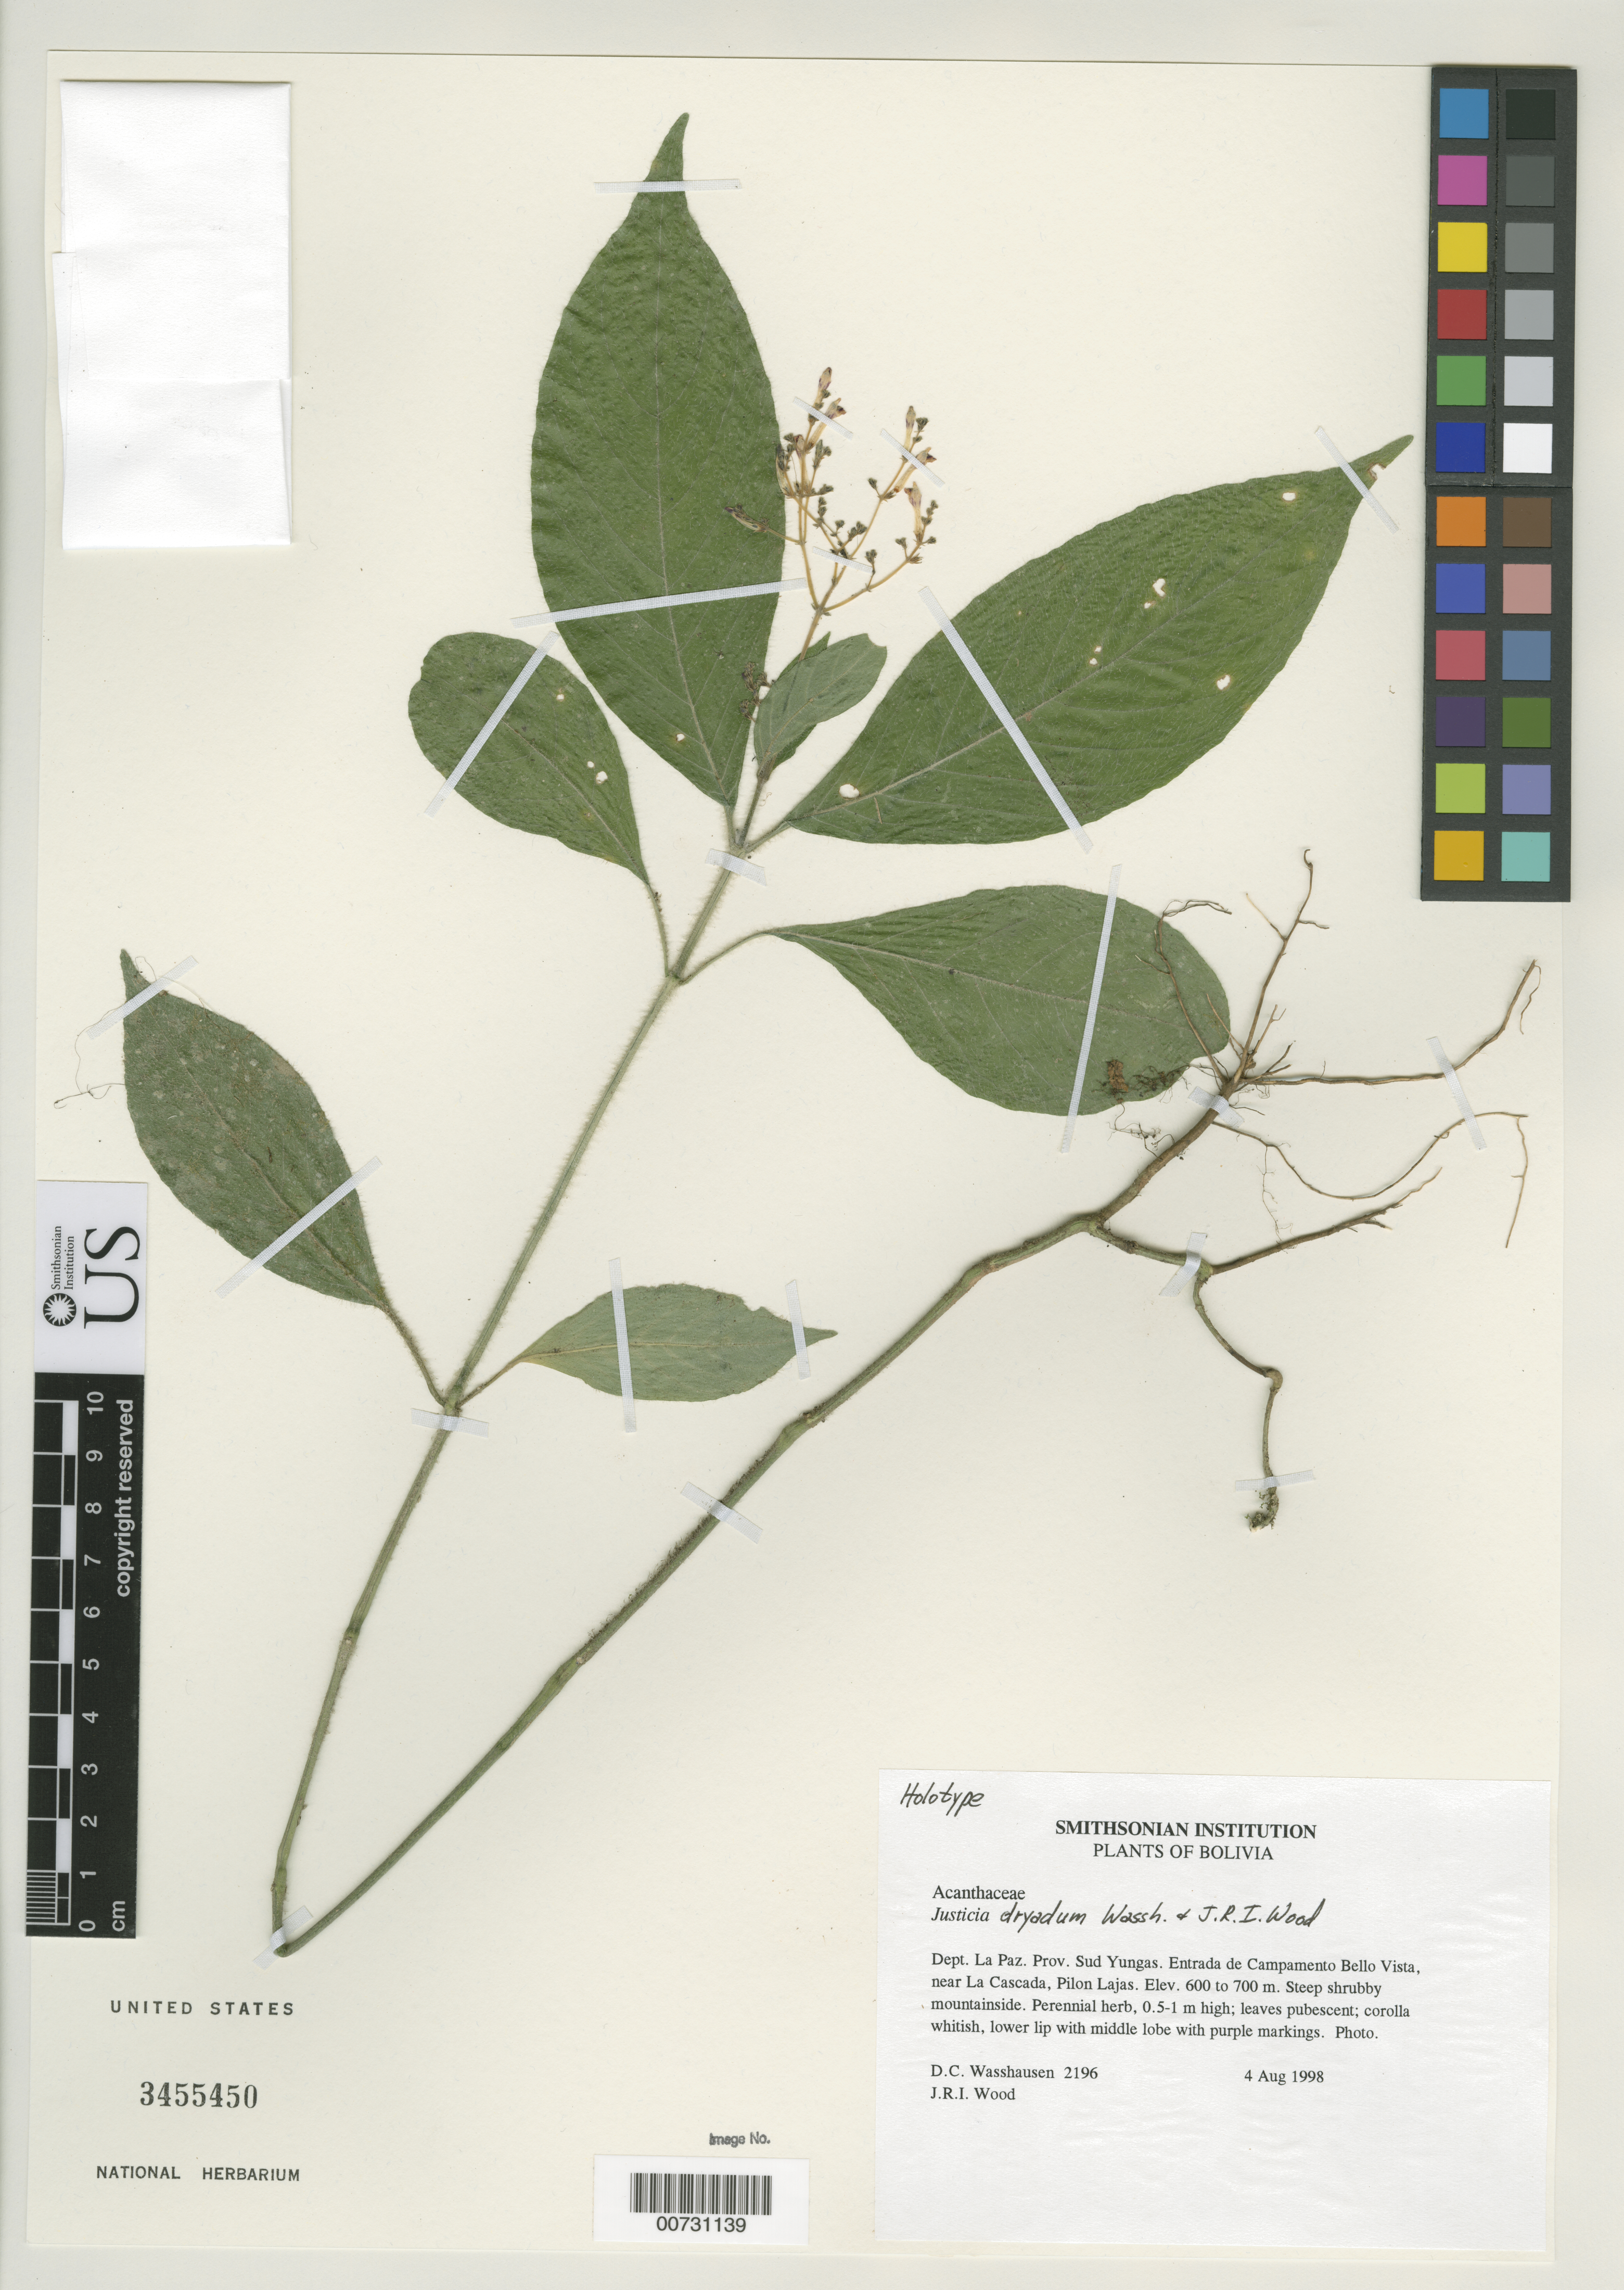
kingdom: Plantae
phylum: Tracheophyta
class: Magnoliopsida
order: Lamiales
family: Acanthaceae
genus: Justicia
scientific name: Justicia dryadum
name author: Wassh. & J.R.I. Wood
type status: Holotype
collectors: D. C. Wasshausen & J. R. I. Wood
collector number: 2196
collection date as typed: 04 Aug 1998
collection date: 1998-08-04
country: Bolivia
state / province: La Paz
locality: Dept. La Paz, Prov. Sud Yungas, Entrada de Campamento Bello Vista, near La Cascada, Pilon Lajas.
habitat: Steep shrubby mountainside.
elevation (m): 600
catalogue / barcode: US 3455450